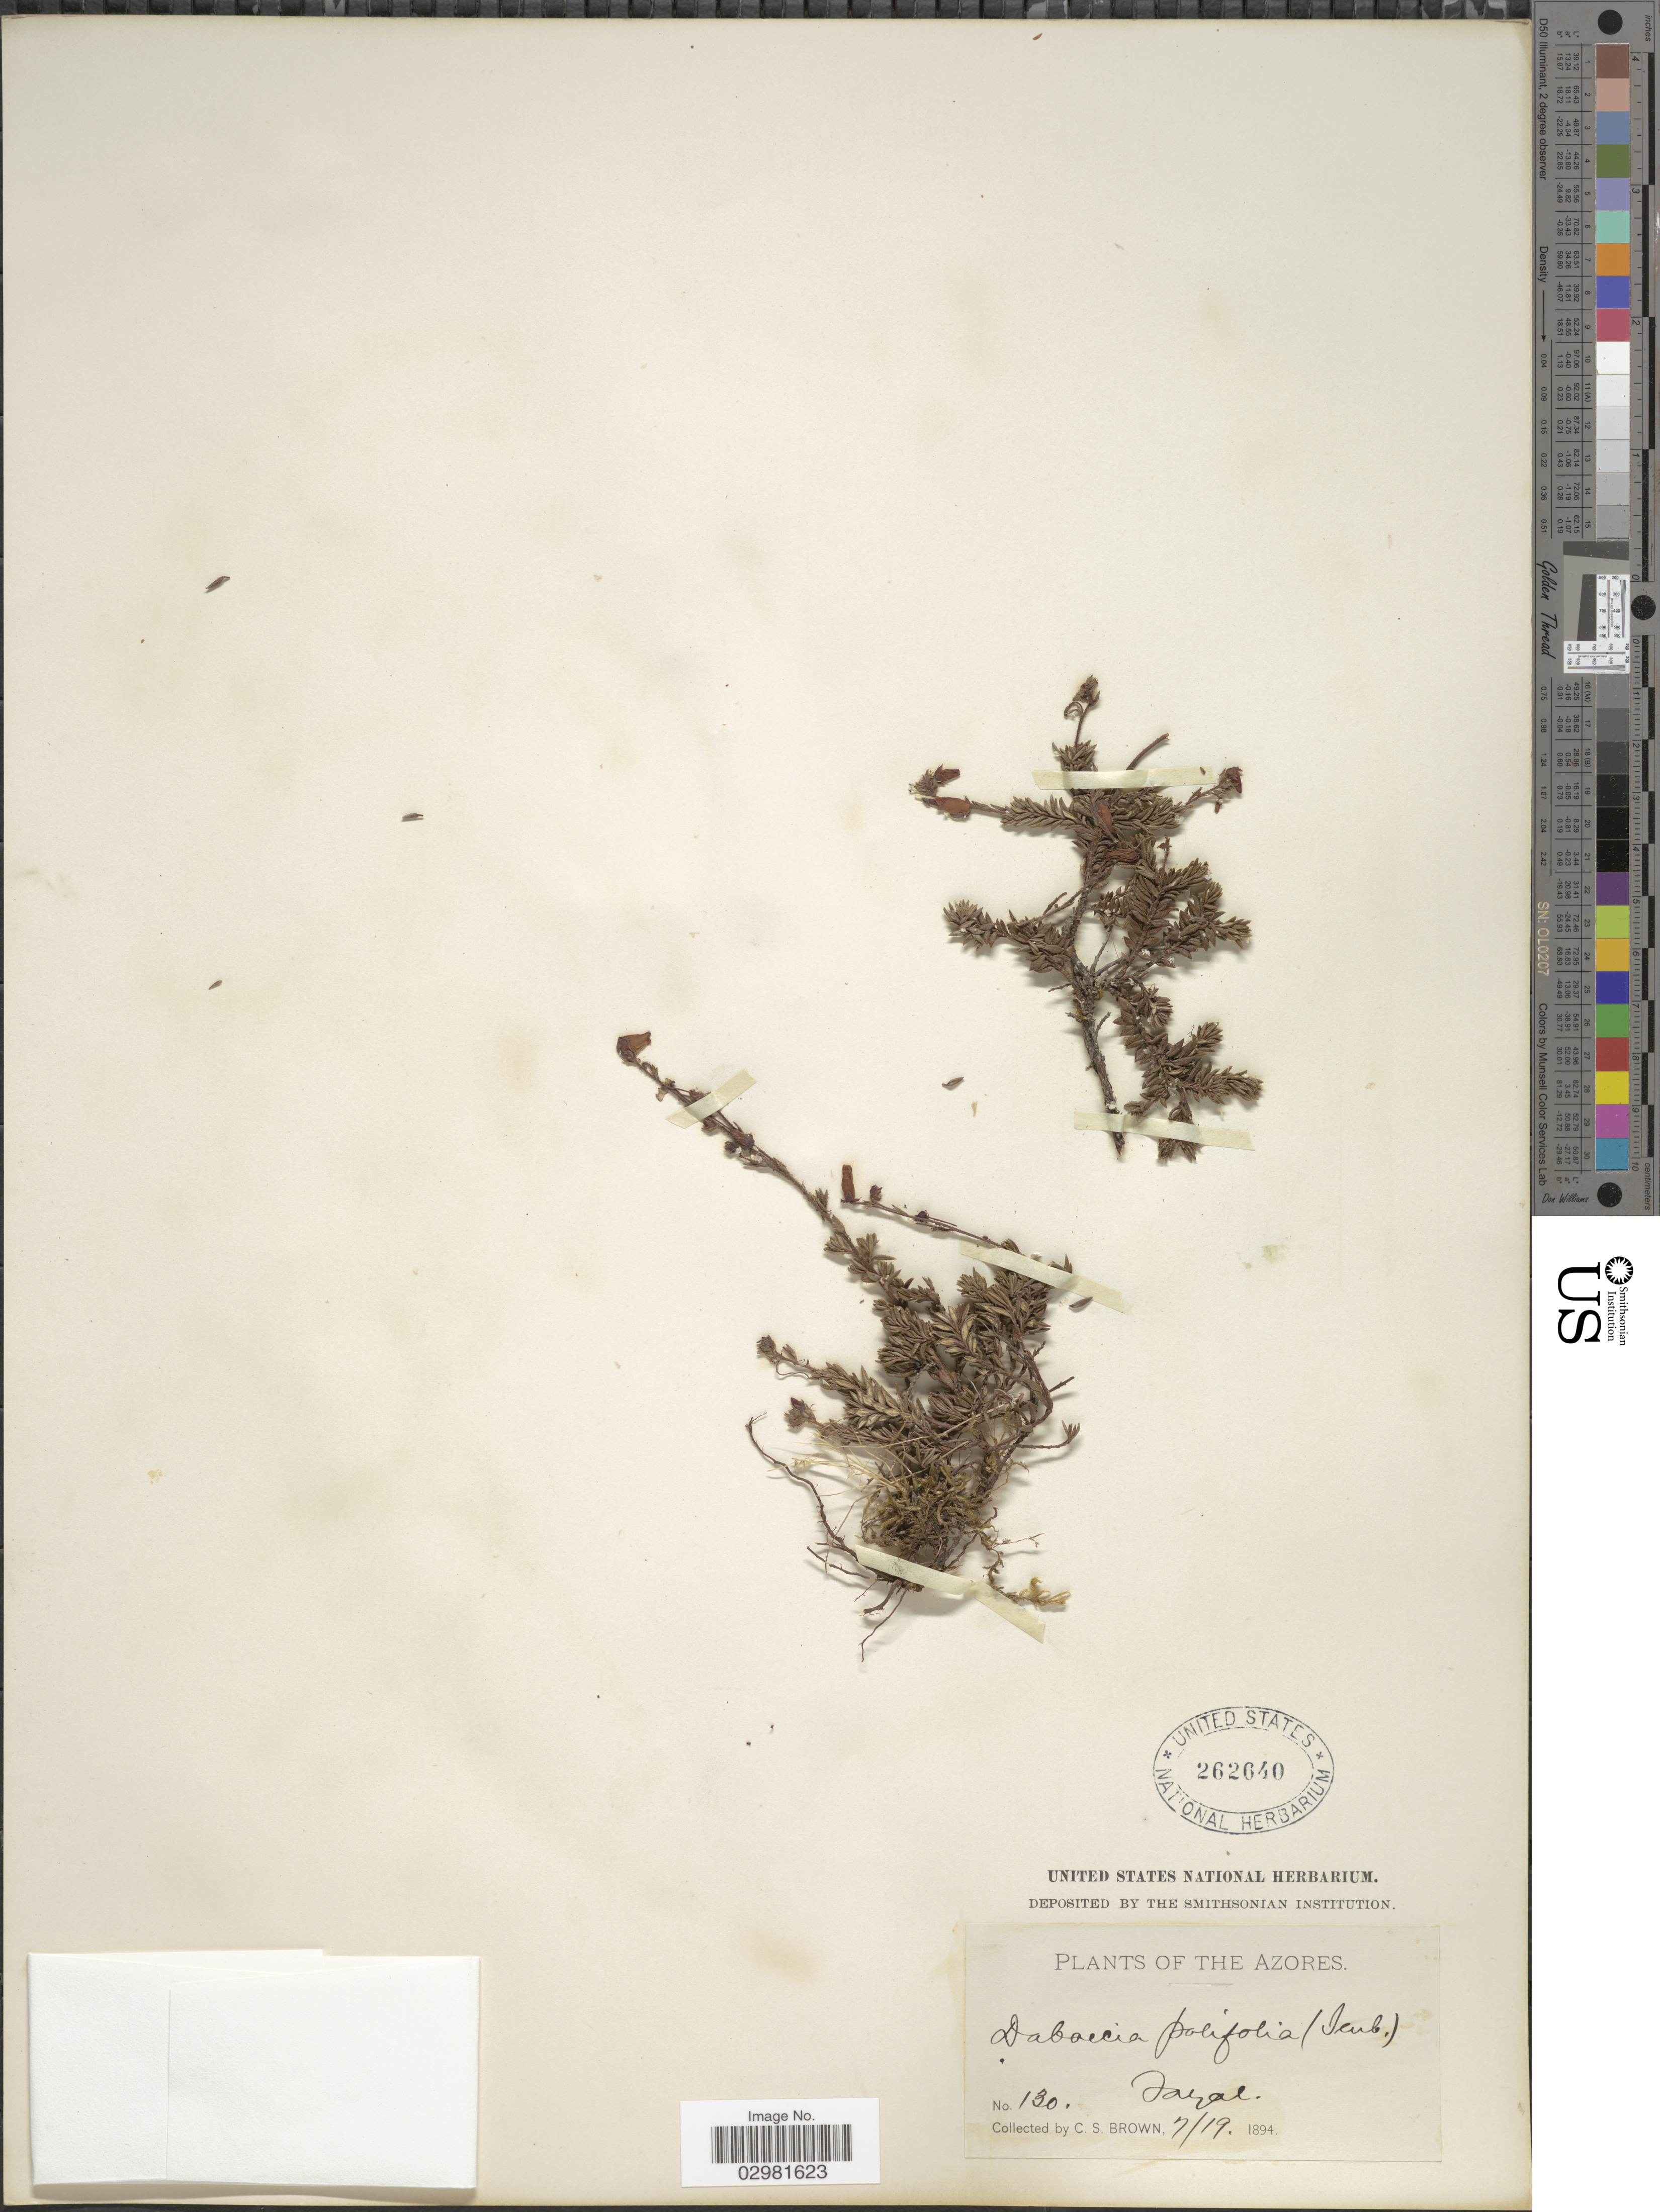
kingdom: Plantae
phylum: Tracheophyta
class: Magnoliopsida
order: Ericales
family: Ericaceae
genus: Daboecia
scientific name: Daboecia polifolia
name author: D. Don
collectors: C. S. Brown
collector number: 130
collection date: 1894-07-19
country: Portugal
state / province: Azores (Aut. Reg.)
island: Faial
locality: The Azores, Fayal.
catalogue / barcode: US 262640